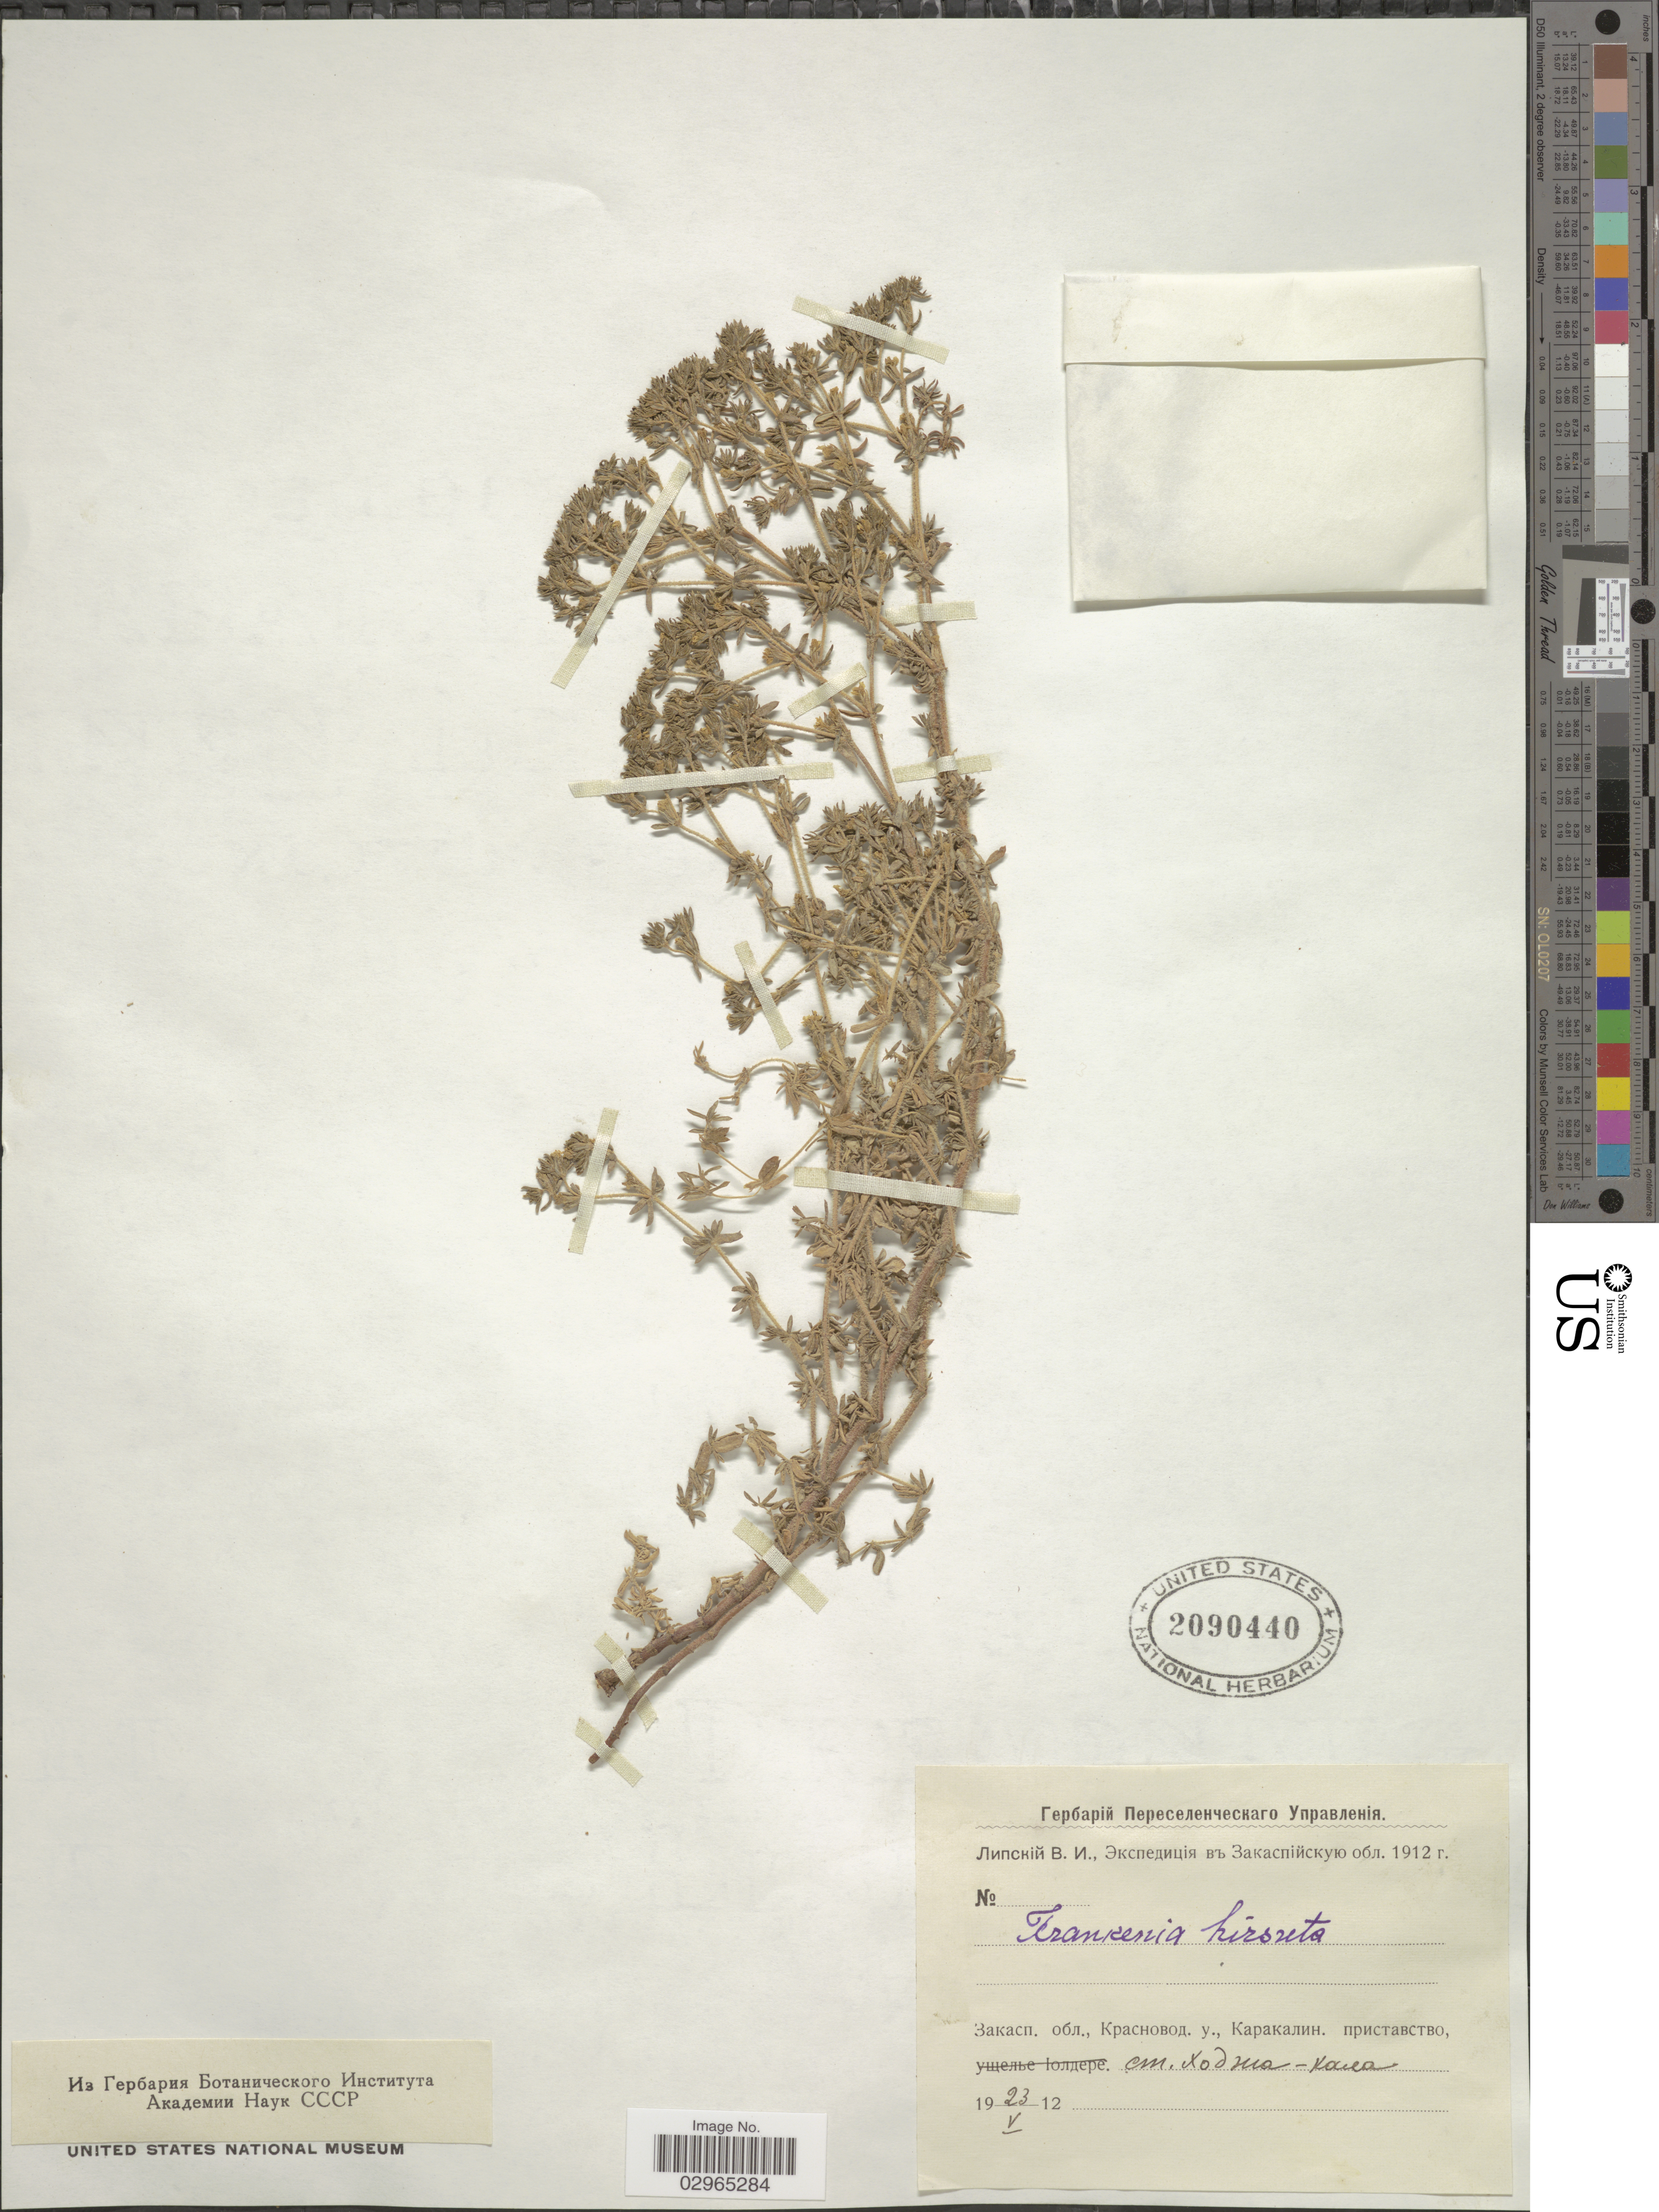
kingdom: Plantae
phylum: Tracheophyta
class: Magnoliopsida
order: Caryophyllales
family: Frankeniaceae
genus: Frankenia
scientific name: Frankenia laevis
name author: L.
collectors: V. Lipsky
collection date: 1912-05-23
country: Kazakhstan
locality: Karakalin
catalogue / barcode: US 2090440